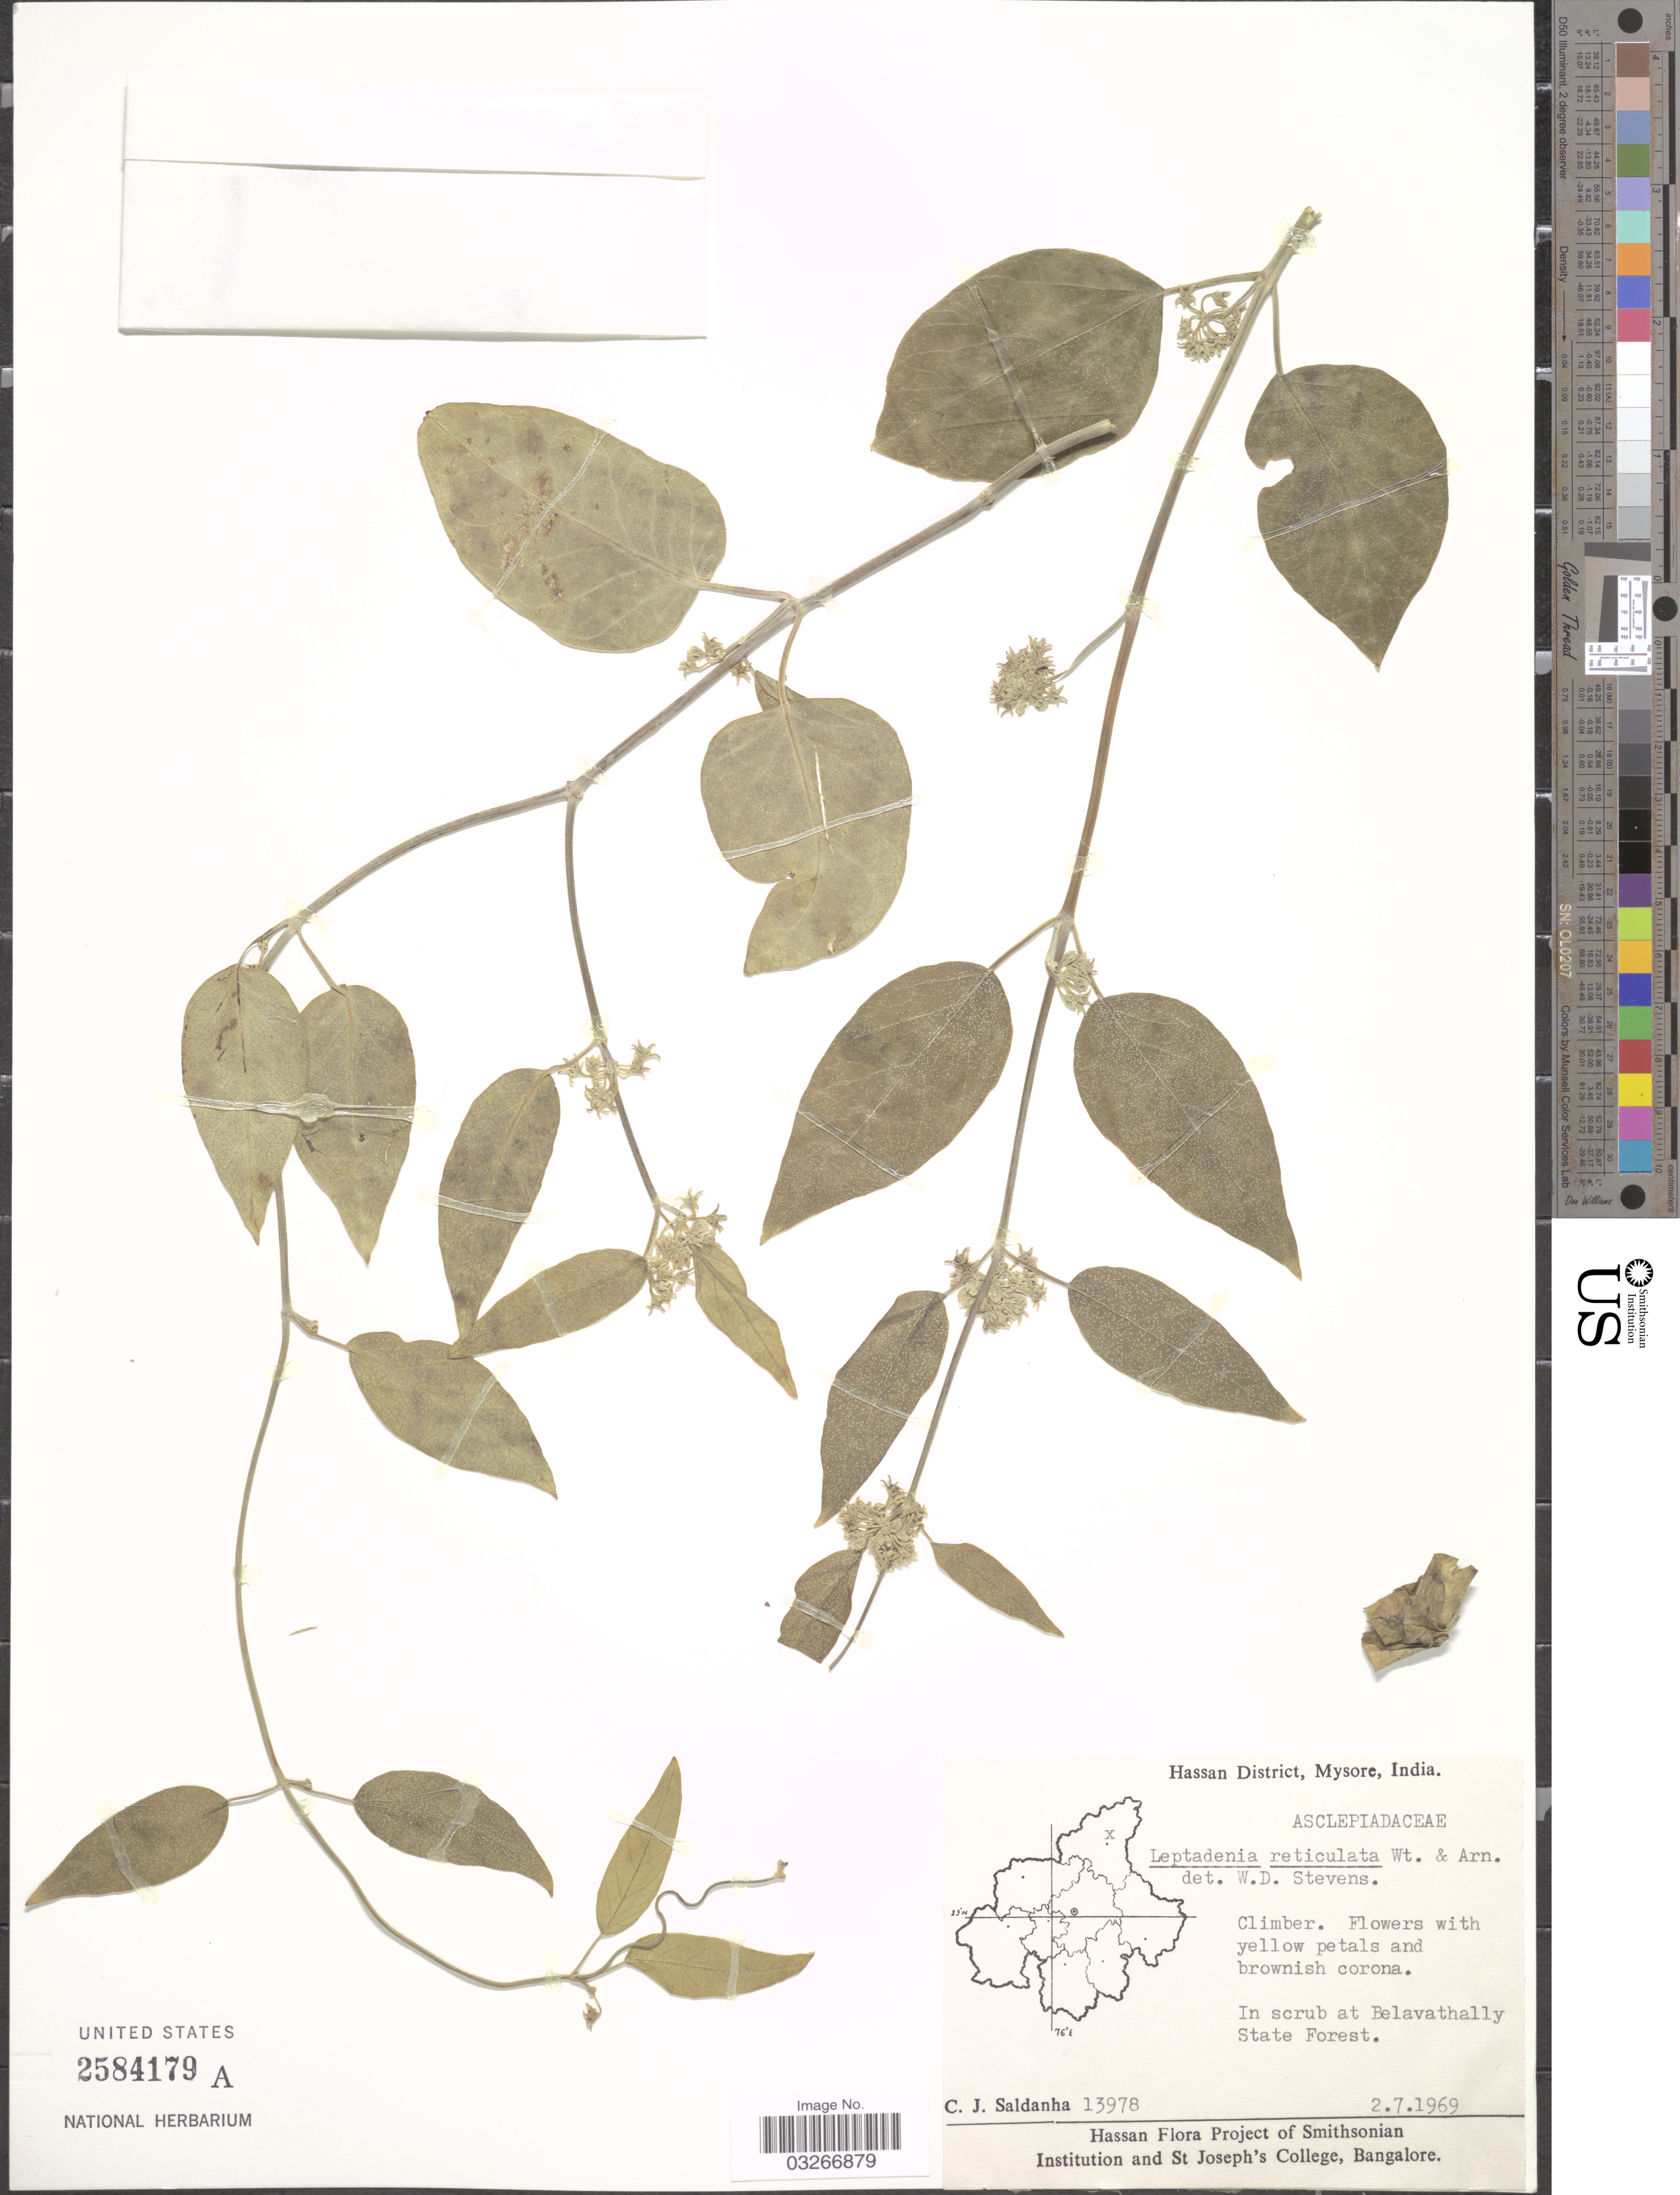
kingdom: Plantae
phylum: Tracheophyta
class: Magnoliopsida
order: Gentianales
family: Apocynaceae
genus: Leptadenia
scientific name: Leptadenia reticulata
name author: (Retz.) Wight & Arn.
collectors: C. J. Saldanha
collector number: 13978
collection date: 1969-07-02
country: India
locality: Hassan District, Mysore, In scrub at Belavathally State Forest.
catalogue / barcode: US 2584179A